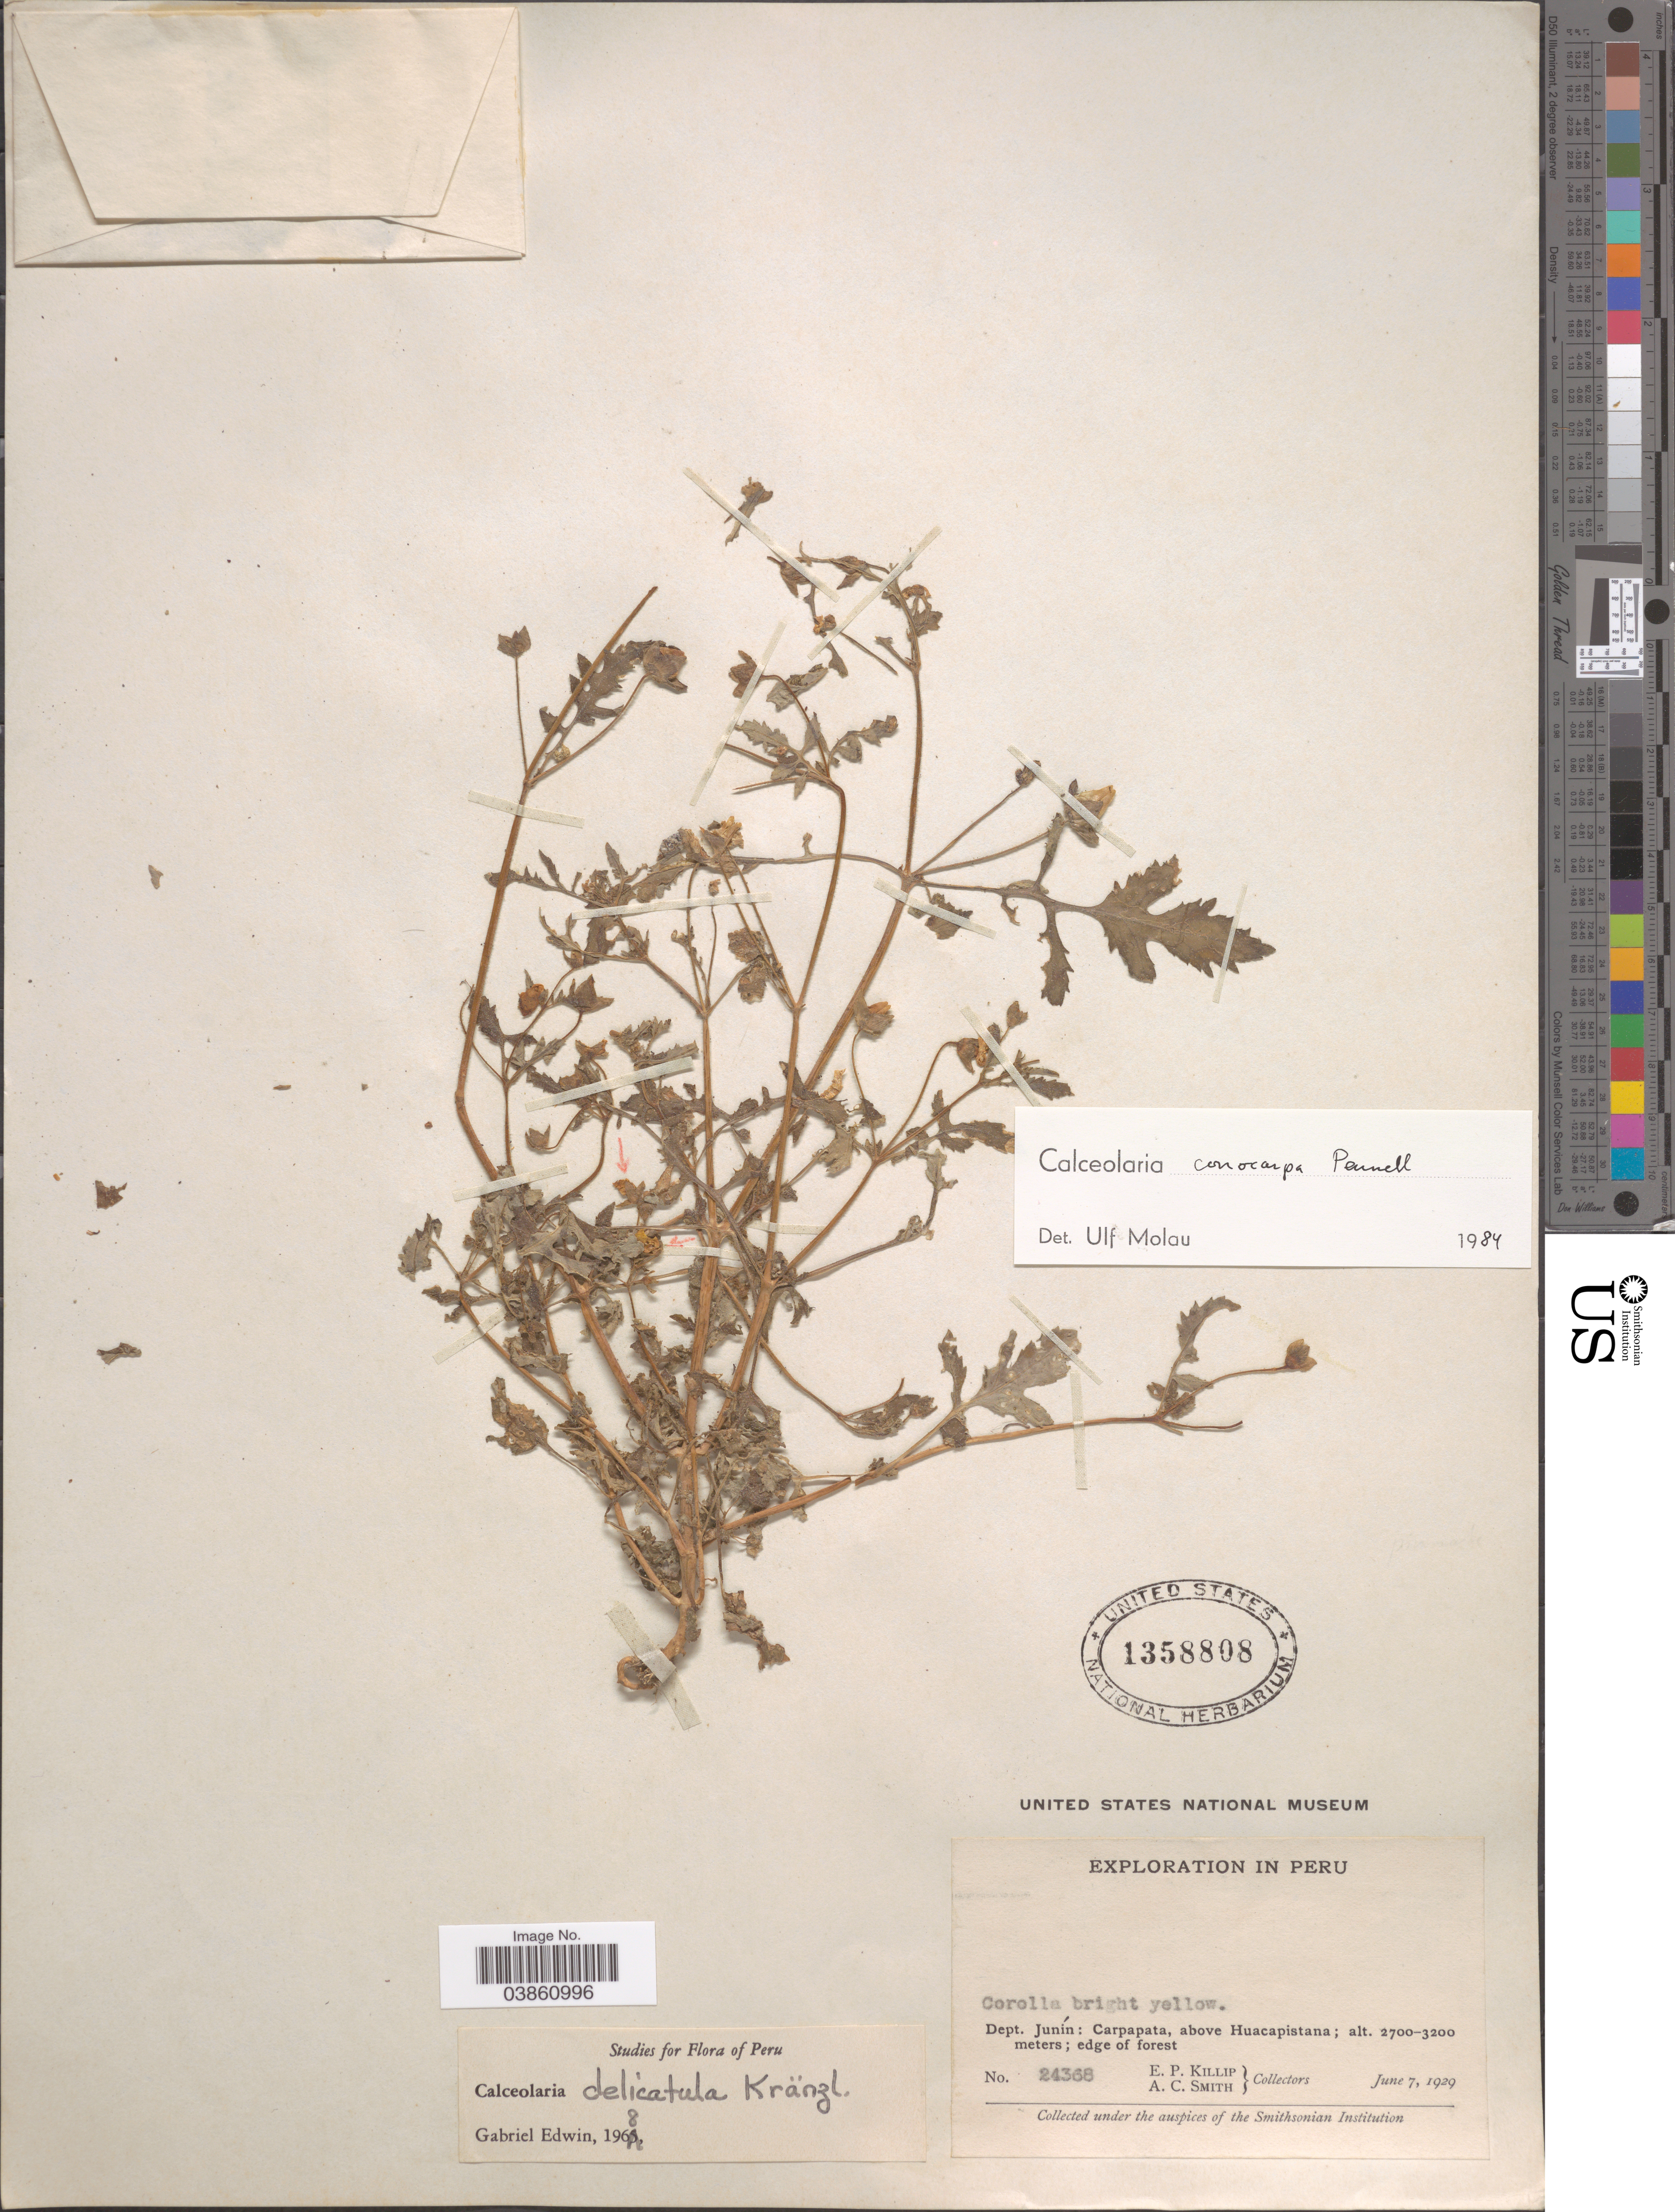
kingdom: Plantae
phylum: Tracheophyta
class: Magnoliopsida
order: Lamiales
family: Calceolariaceae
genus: Calceolaria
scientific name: Calceolaria conocarpa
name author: Pennell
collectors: E. P. Killip & A. C. Smith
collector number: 24368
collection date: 1929-06-07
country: Peru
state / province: Junín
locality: Dept. Junín: Carpapata, above Huacapistana.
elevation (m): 2700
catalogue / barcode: US 1358808